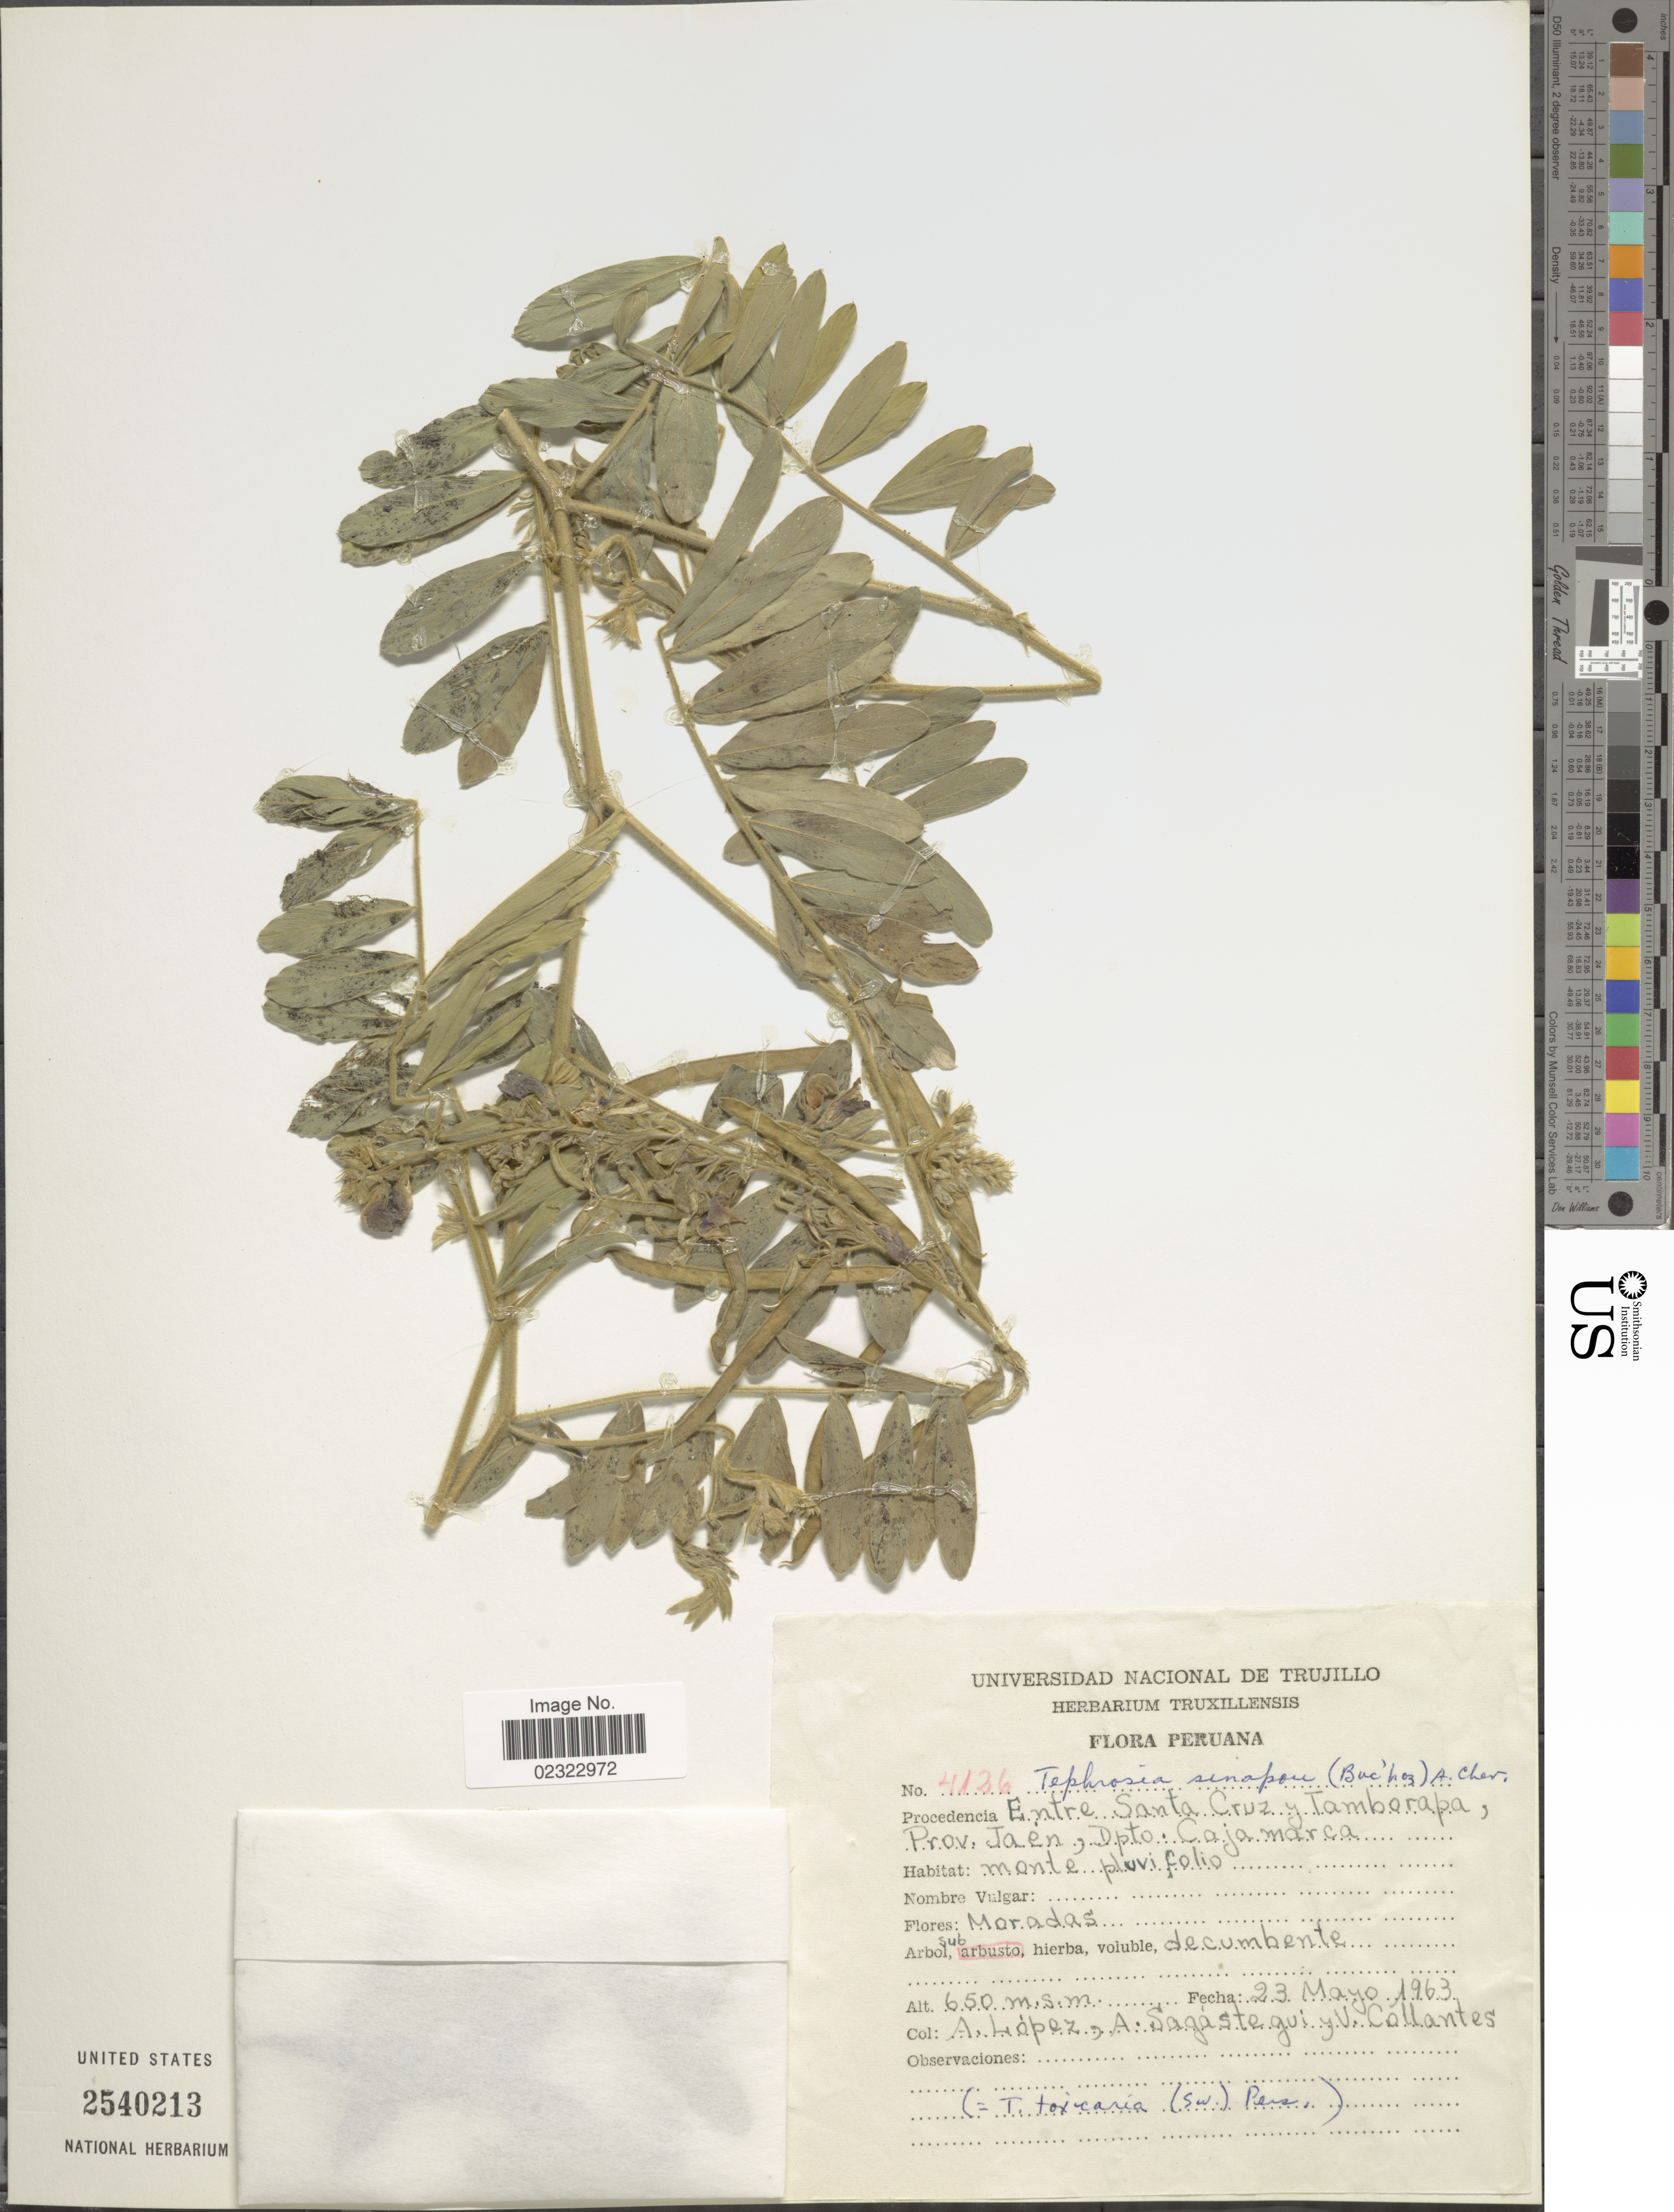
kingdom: Plantae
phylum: Tracheophyta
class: Magnoliopsida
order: Fabales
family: Fabaceae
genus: Tephrosia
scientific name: Tephrosia sinapou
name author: (Buc'hoz) A. Chev.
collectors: A. López, A. Sagástegui A. & V. Collantes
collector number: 4136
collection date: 1963-05-23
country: Peru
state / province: Cajamarca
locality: Procedencia Entre Santa Cruz y Tamberepa, Prov. Jaen, Dpto. Cajamarac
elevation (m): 650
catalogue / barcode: US 2540213